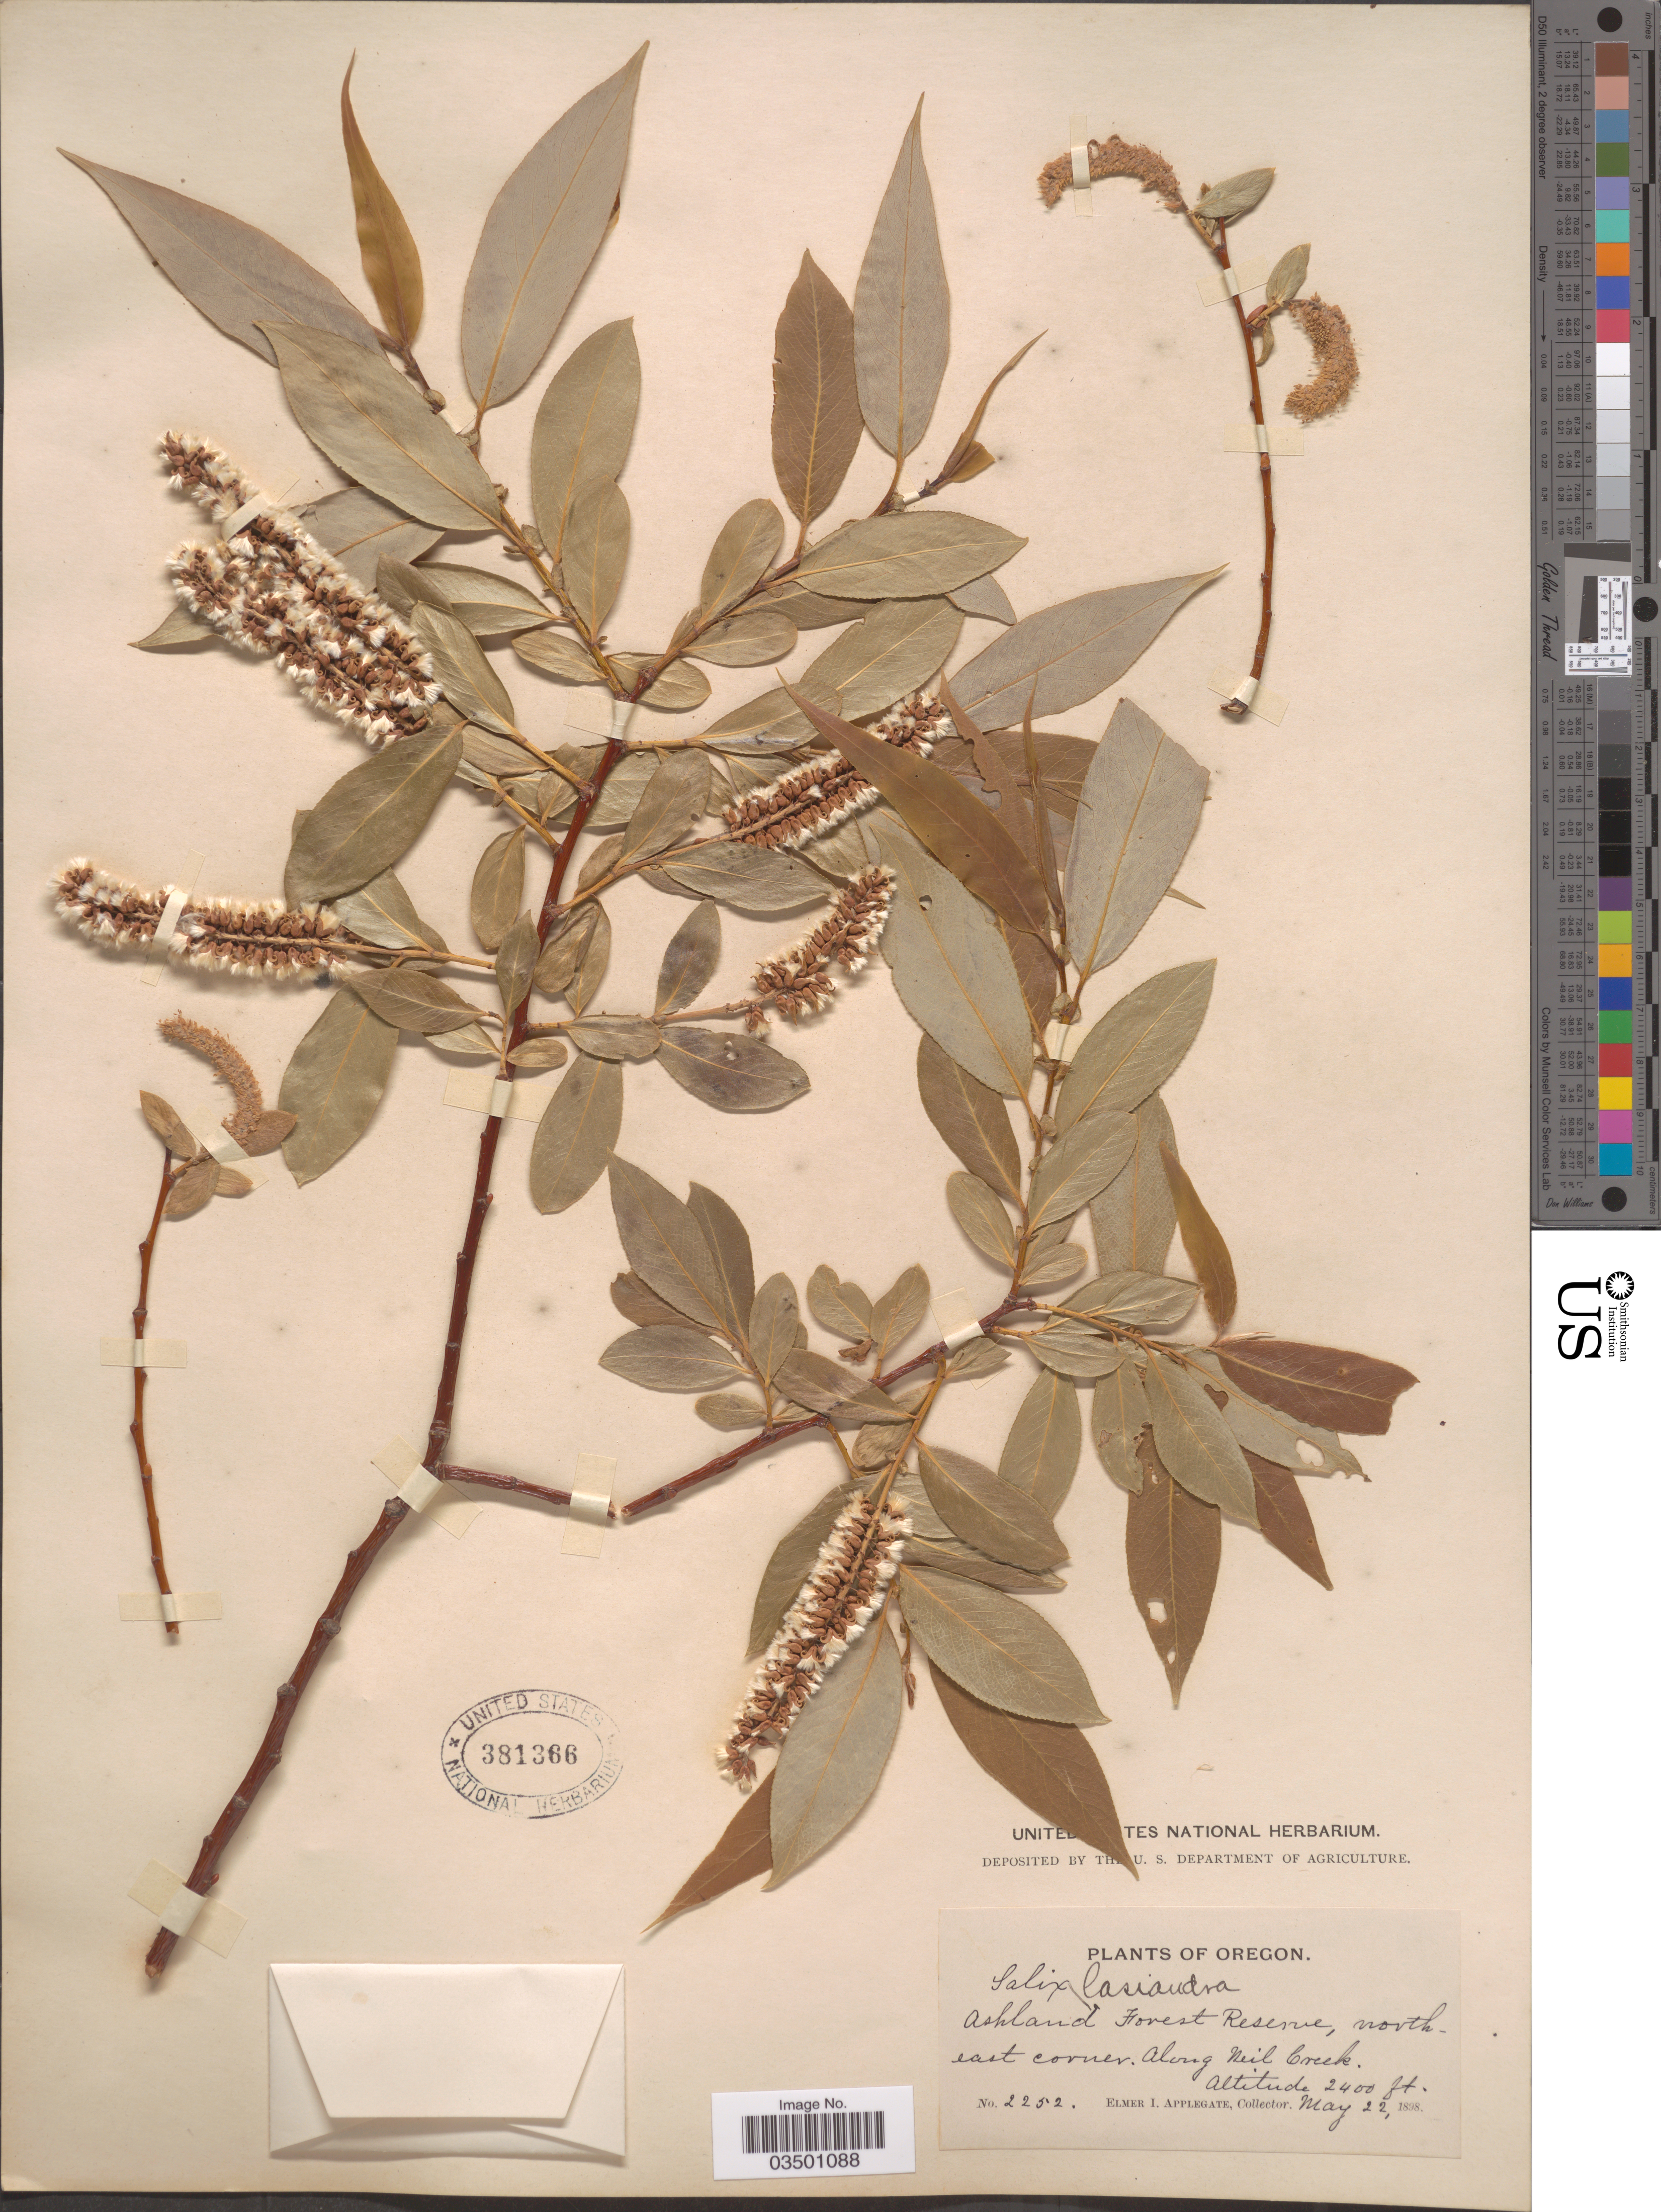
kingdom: Plantae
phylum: Tracheophyta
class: Magnoliopsida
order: Malpighiales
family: Salicaceae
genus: Salix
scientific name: Salix lasiandra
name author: Benth.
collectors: E. I. Applegate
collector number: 2252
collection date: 1898-05-22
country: United States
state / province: Oregon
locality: Ashland Forest Reserve, northeast corner. Along Neil Creek.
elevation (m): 732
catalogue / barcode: US 381366